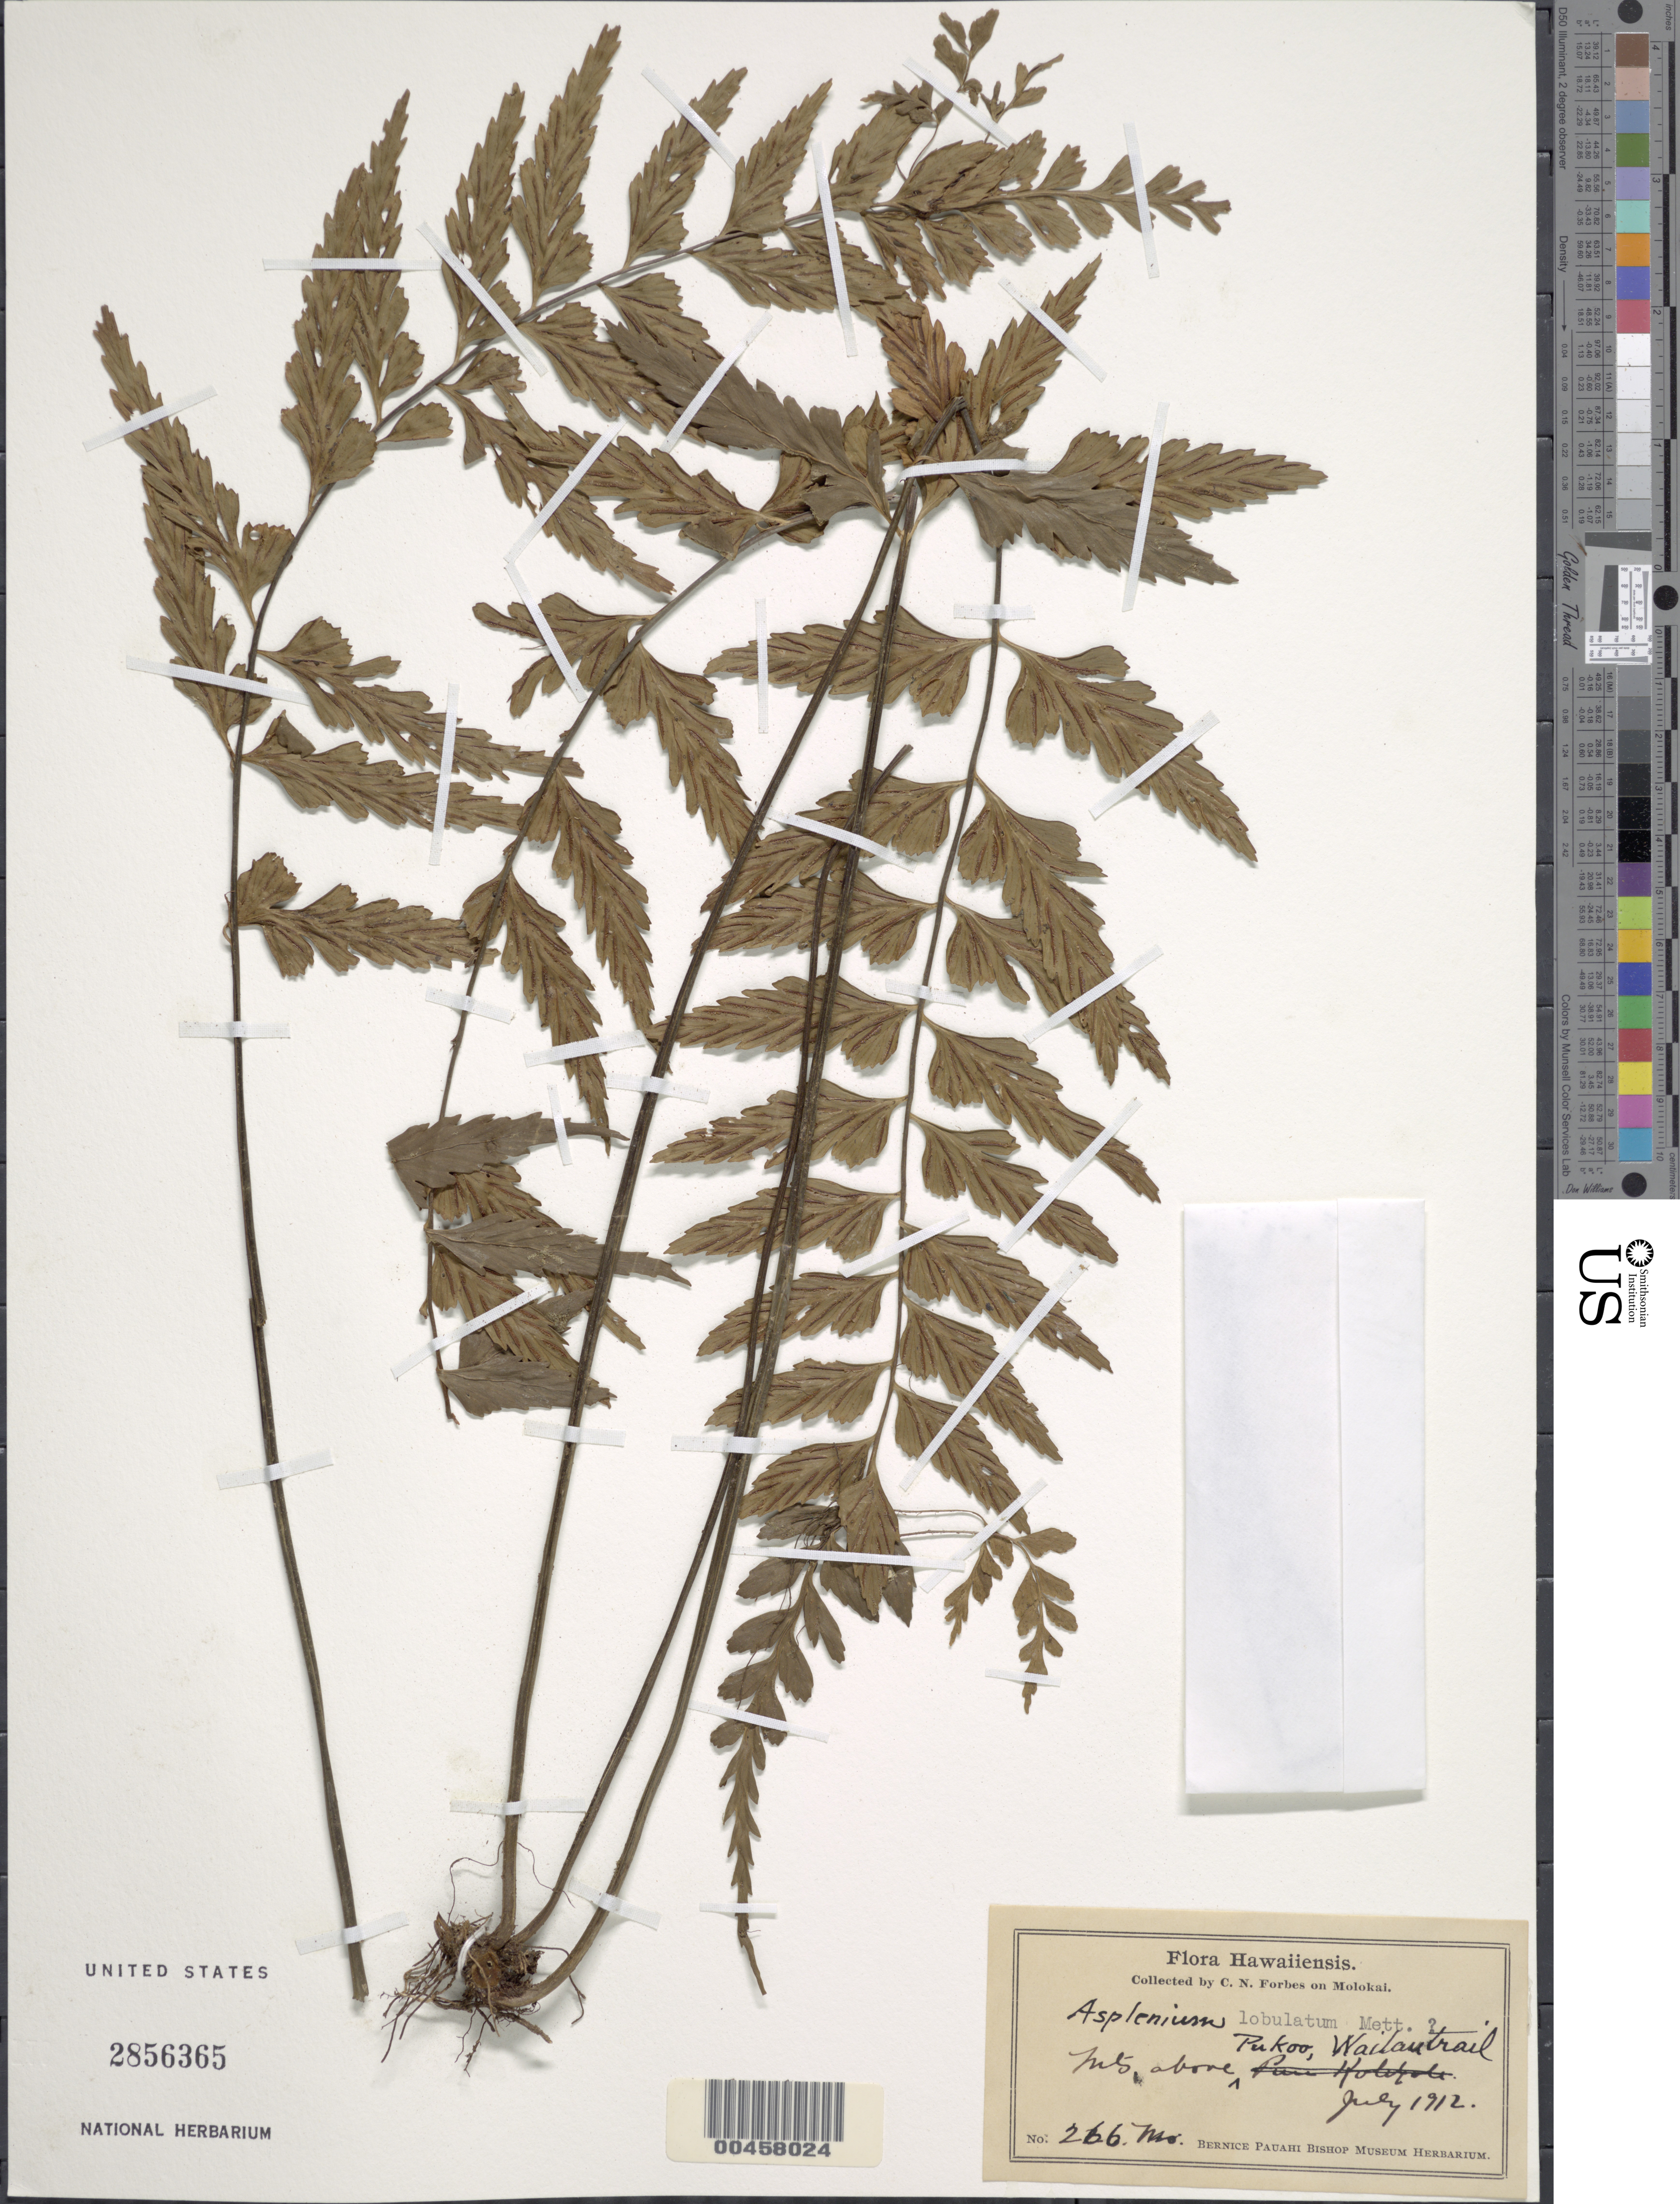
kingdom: Plantae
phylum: Tracheophyta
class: Polypodiopsida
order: Polypodiales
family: Aspleniaceae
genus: Asplenium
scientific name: Asplenium lobulatum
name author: Mett.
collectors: C. N. Forbes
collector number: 266.Mo.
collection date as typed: Jul 1912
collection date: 1912-07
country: United States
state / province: Hawaii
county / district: Maui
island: Moloka'i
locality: Mts. above Pukoo, Wailau trail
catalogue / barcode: US 2856365